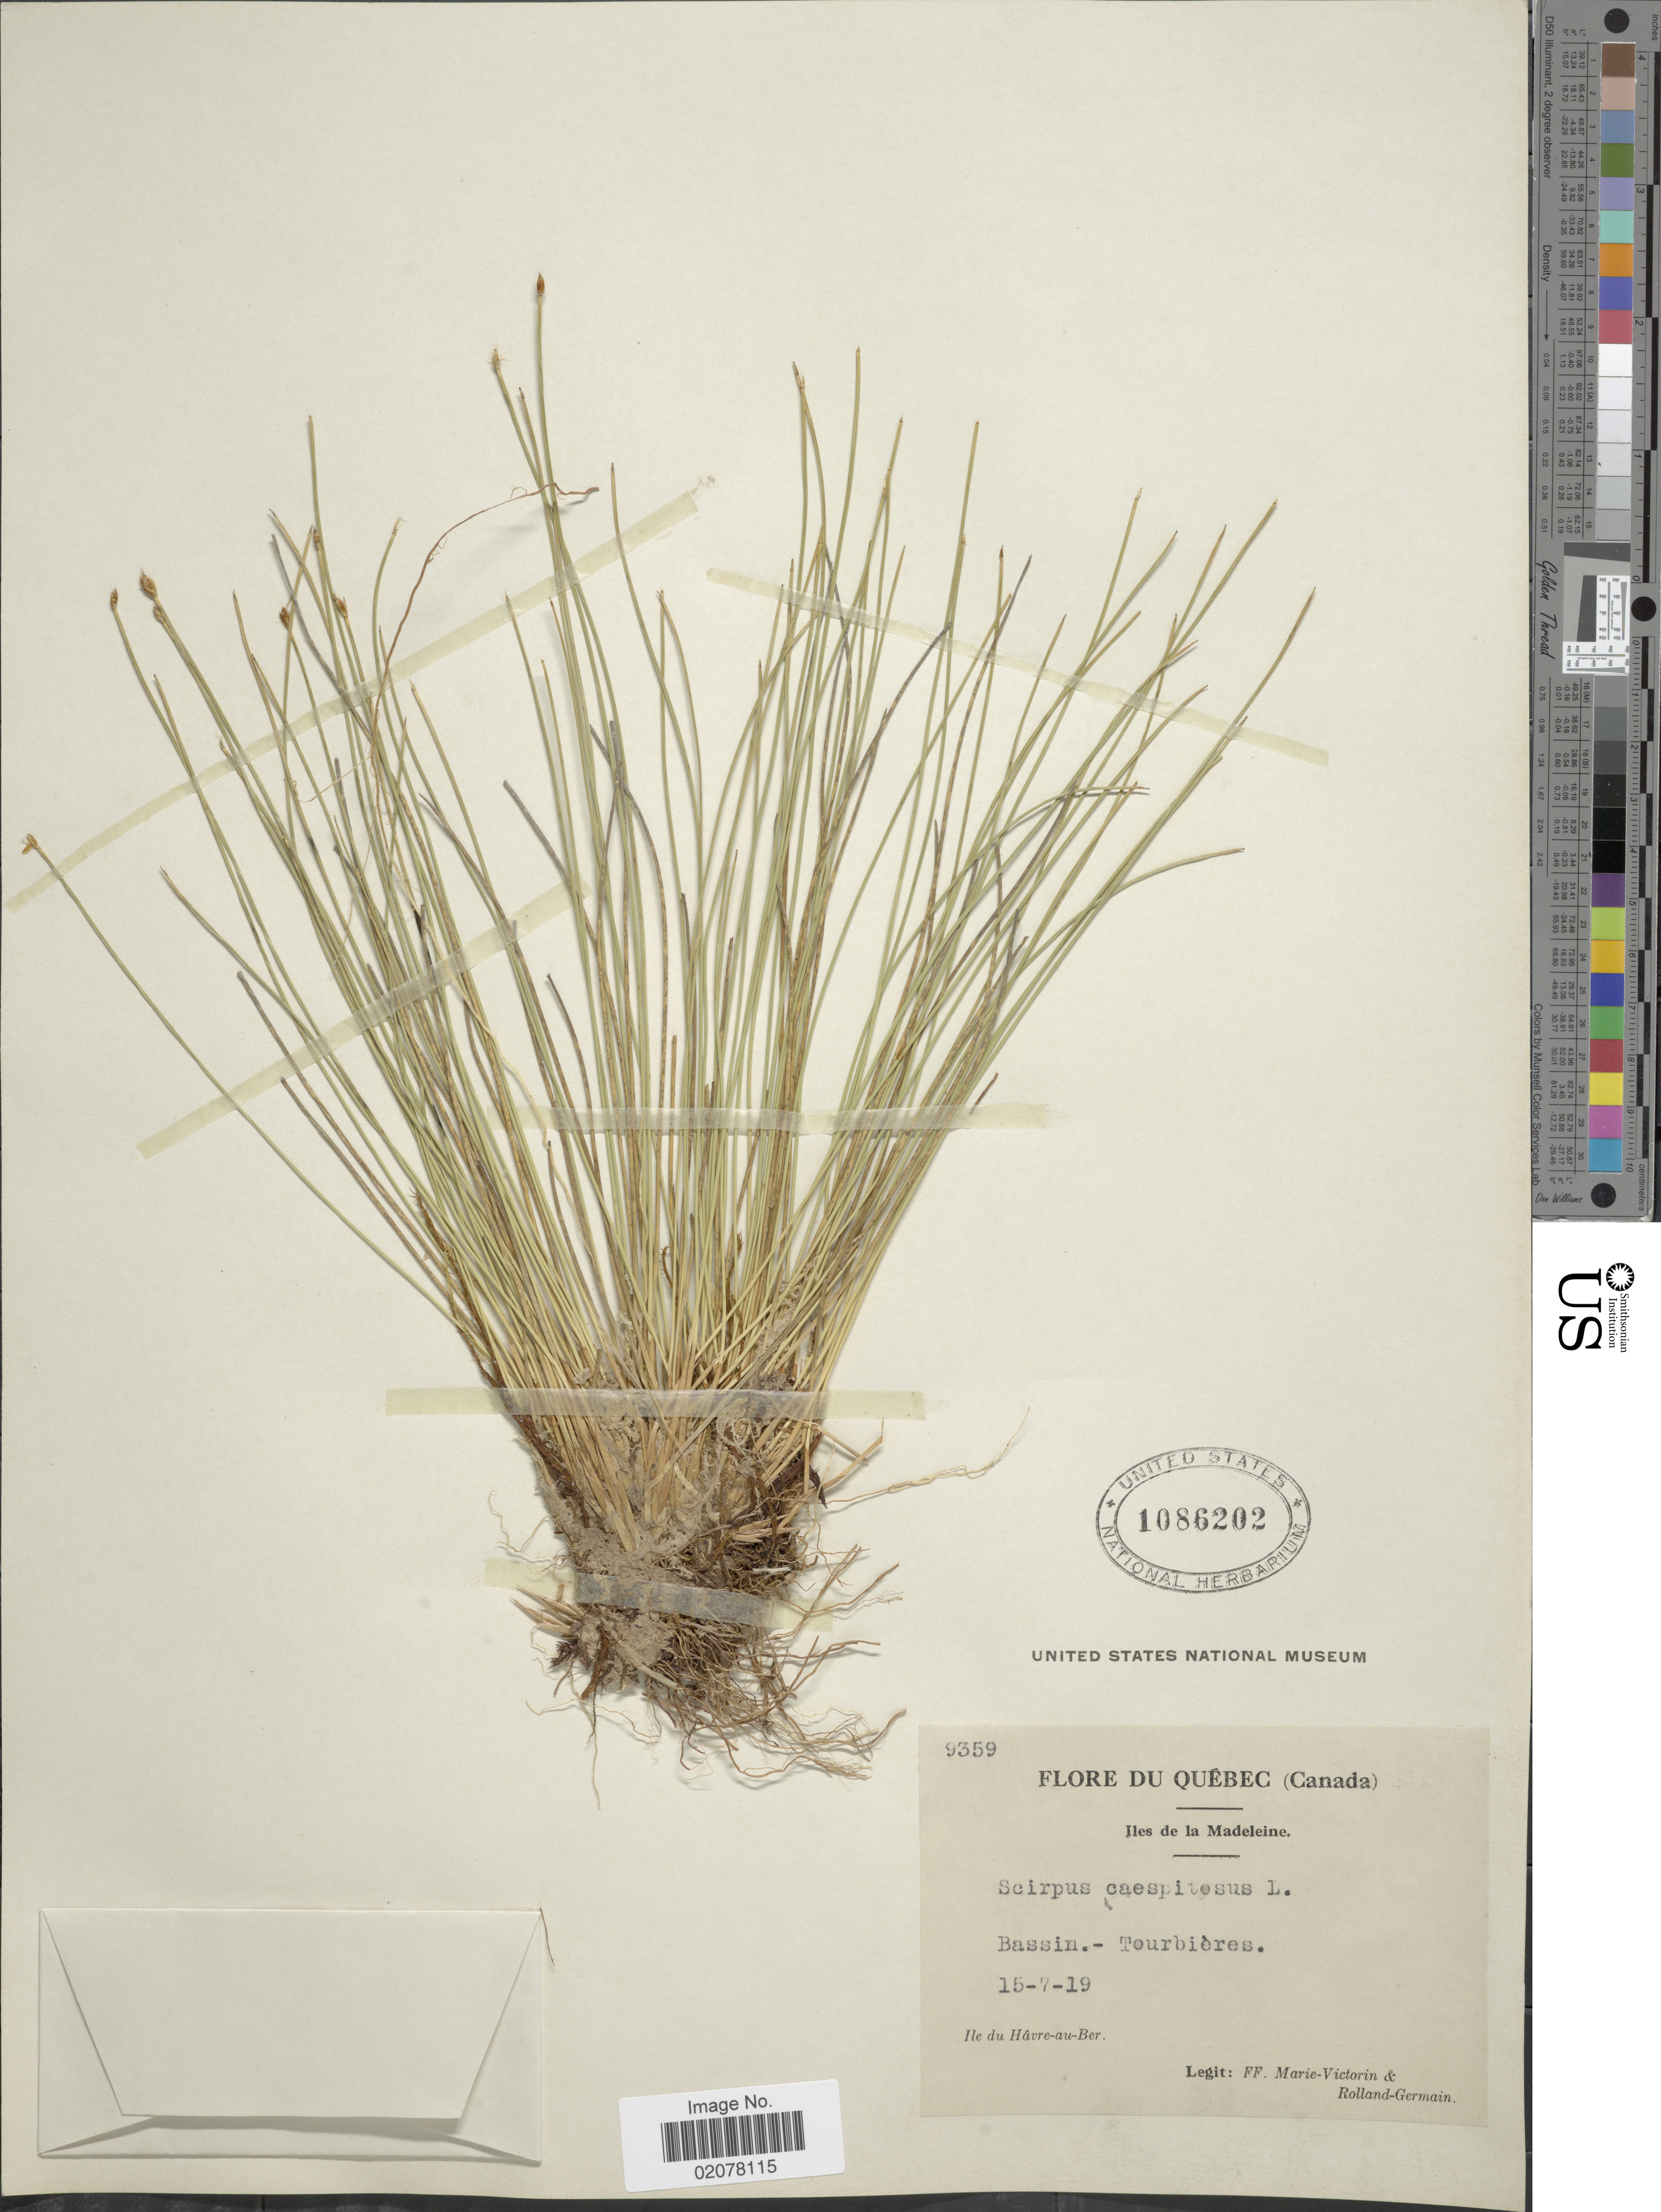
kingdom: Plantae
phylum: Tracheophyta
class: Liliopsida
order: Poales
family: Cyperaceae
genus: Trichophorum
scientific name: Trichophorum cespitosum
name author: (L.) Hartm.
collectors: F. Marie-Victorin & Rolland-Germain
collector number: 9359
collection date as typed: Transcribed d/m/y: 15/7/19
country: Canada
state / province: Quebec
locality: Iles de la Madeleine. Bassin.- Tourbières. Ile du Hâvre-au-Ber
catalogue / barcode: US 1086202